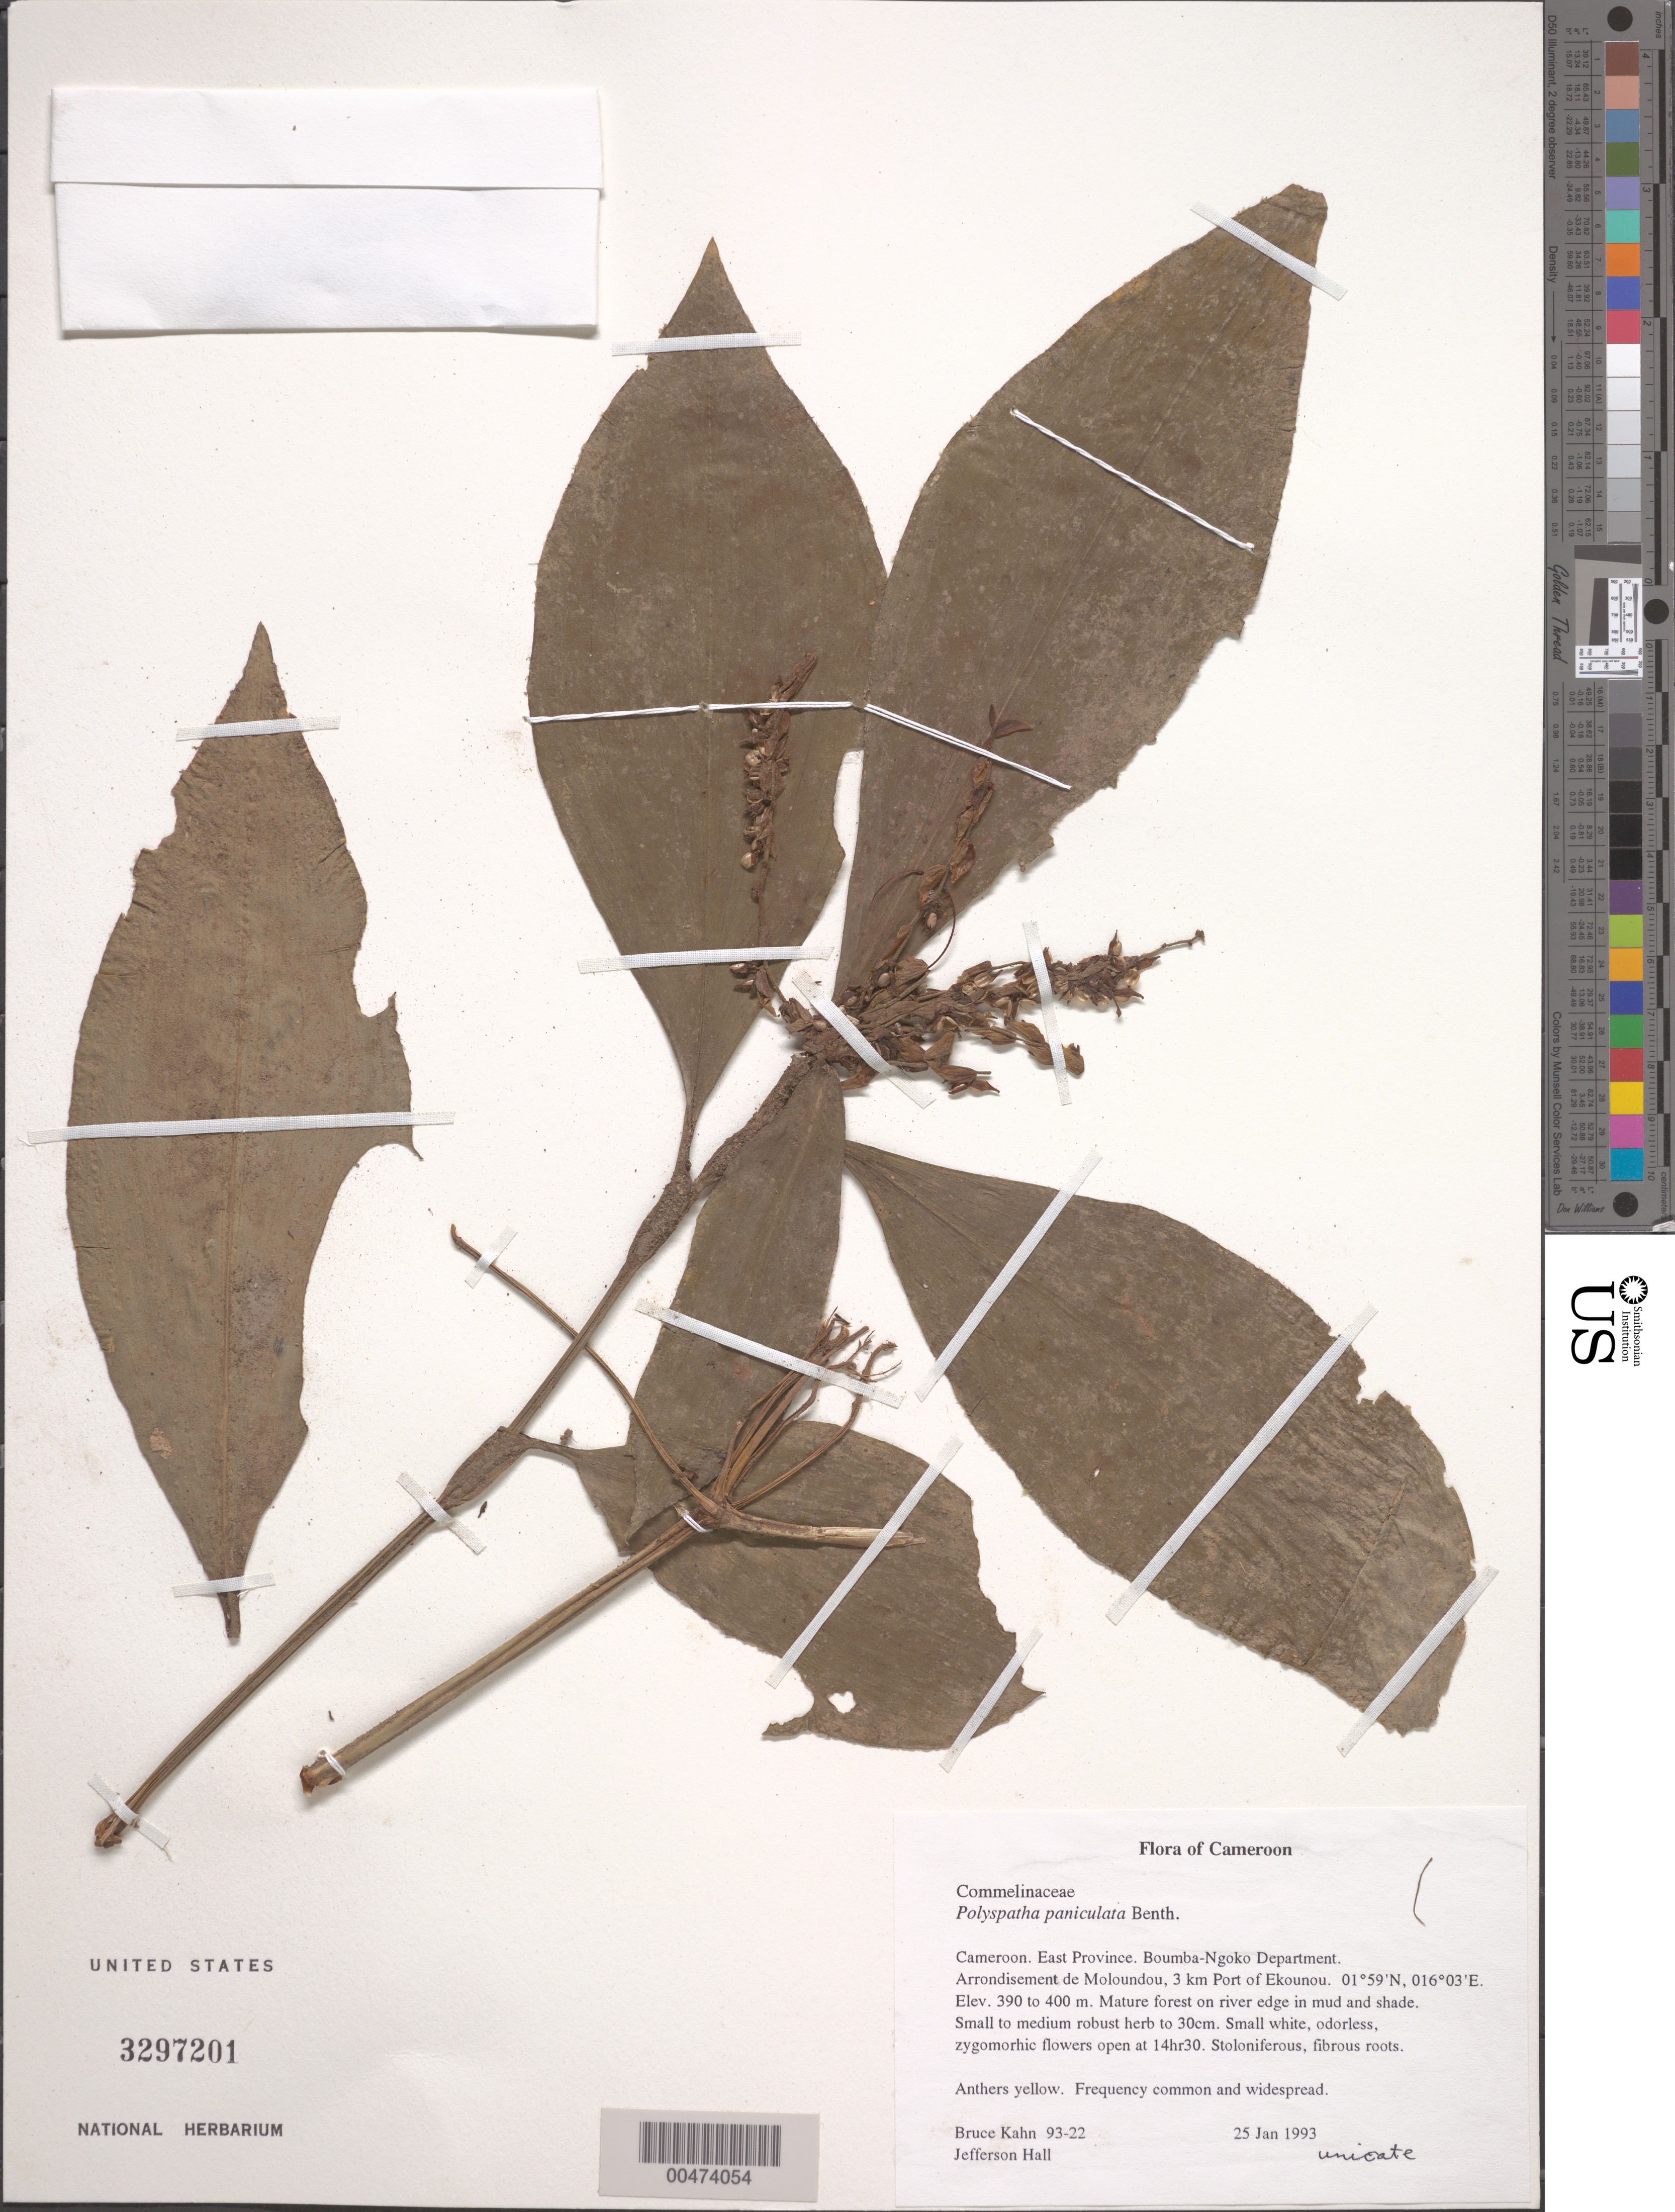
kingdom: Plantae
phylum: Tracheophyta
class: Liliopsida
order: Commelinales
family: Commelinaceae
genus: Polyspatha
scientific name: Polyspatha paniculata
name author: Benth.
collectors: B. Kahn & J. Hall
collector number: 93-22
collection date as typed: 25 Jan 1993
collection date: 1993-01-25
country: Cameroon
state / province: Est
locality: Boumba-ngoko, moloundou arrondissement, lipondji, ekounou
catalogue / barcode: US 3297201